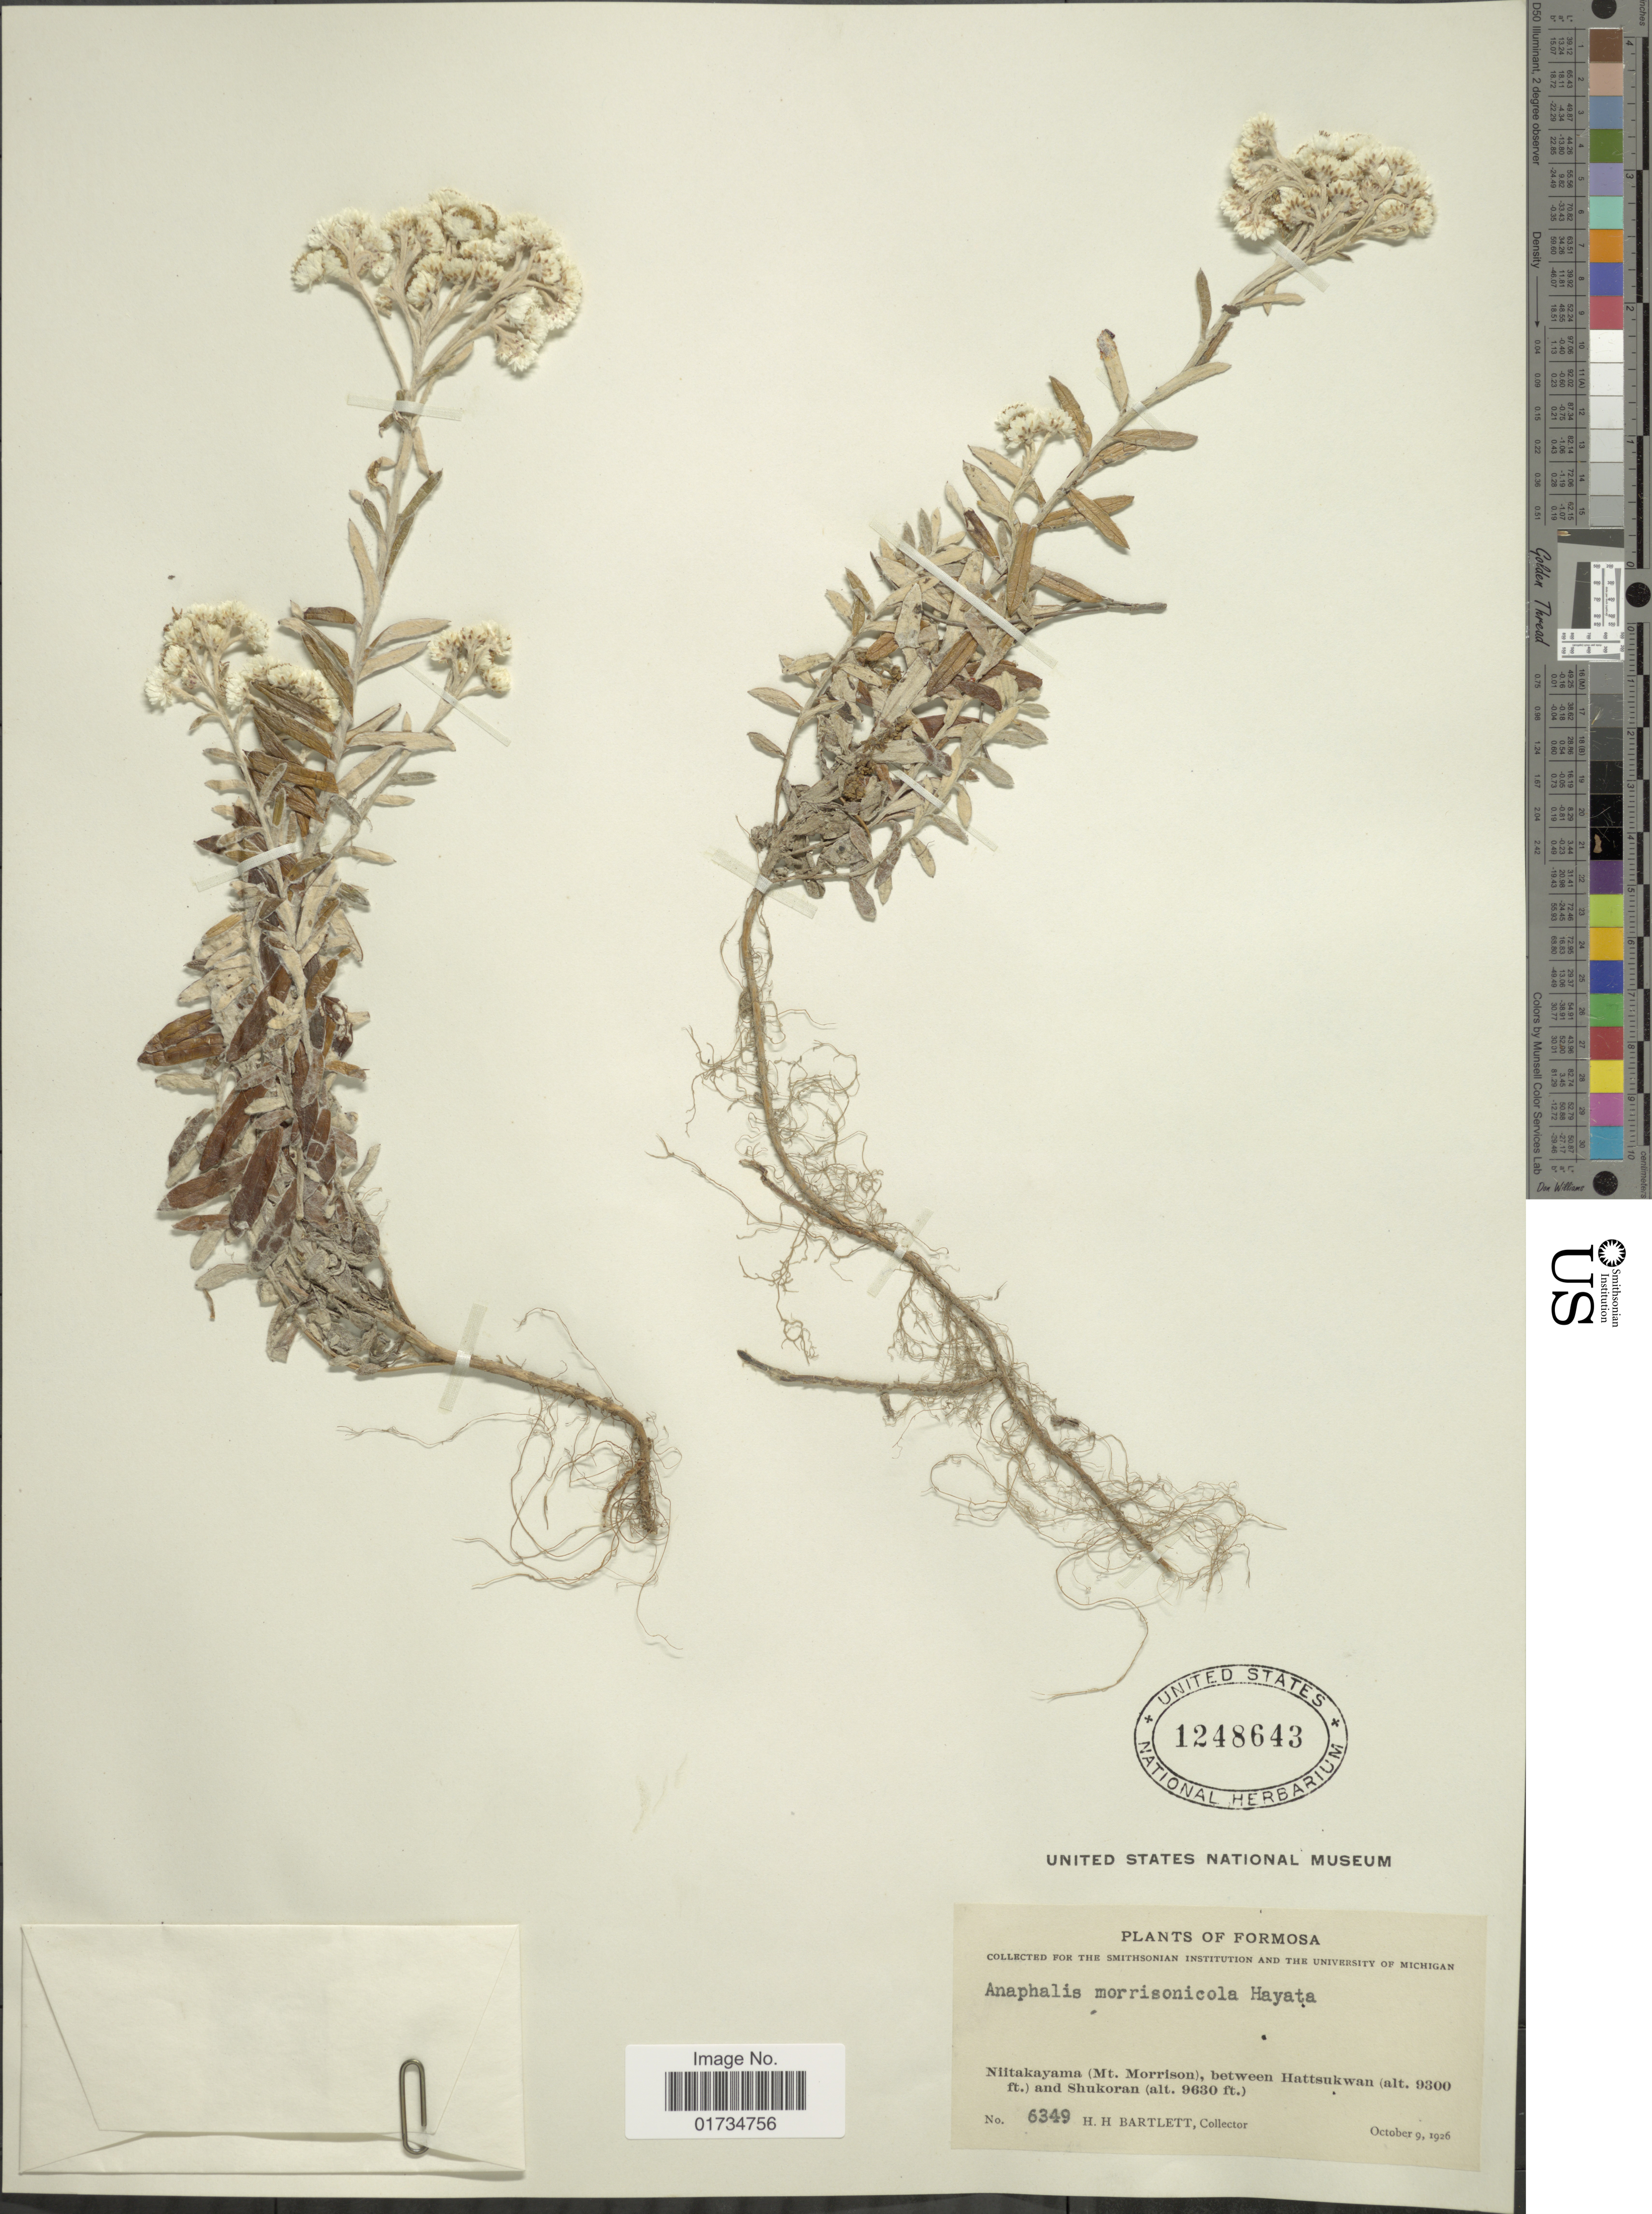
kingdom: Plantae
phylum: Tracheophyta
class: Magnoliopsida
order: Asterales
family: Asteraceae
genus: Anaphalis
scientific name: Anaphalis morrisonicola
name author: Hayata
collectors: H. H. Bartlett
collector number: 6349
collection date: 1926-10-09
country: Taiwan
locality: Formosa. Niitakayama (Mt. Morrison), between Hattsukwan and Shukoran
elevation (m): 2835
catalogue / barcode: US 1248643